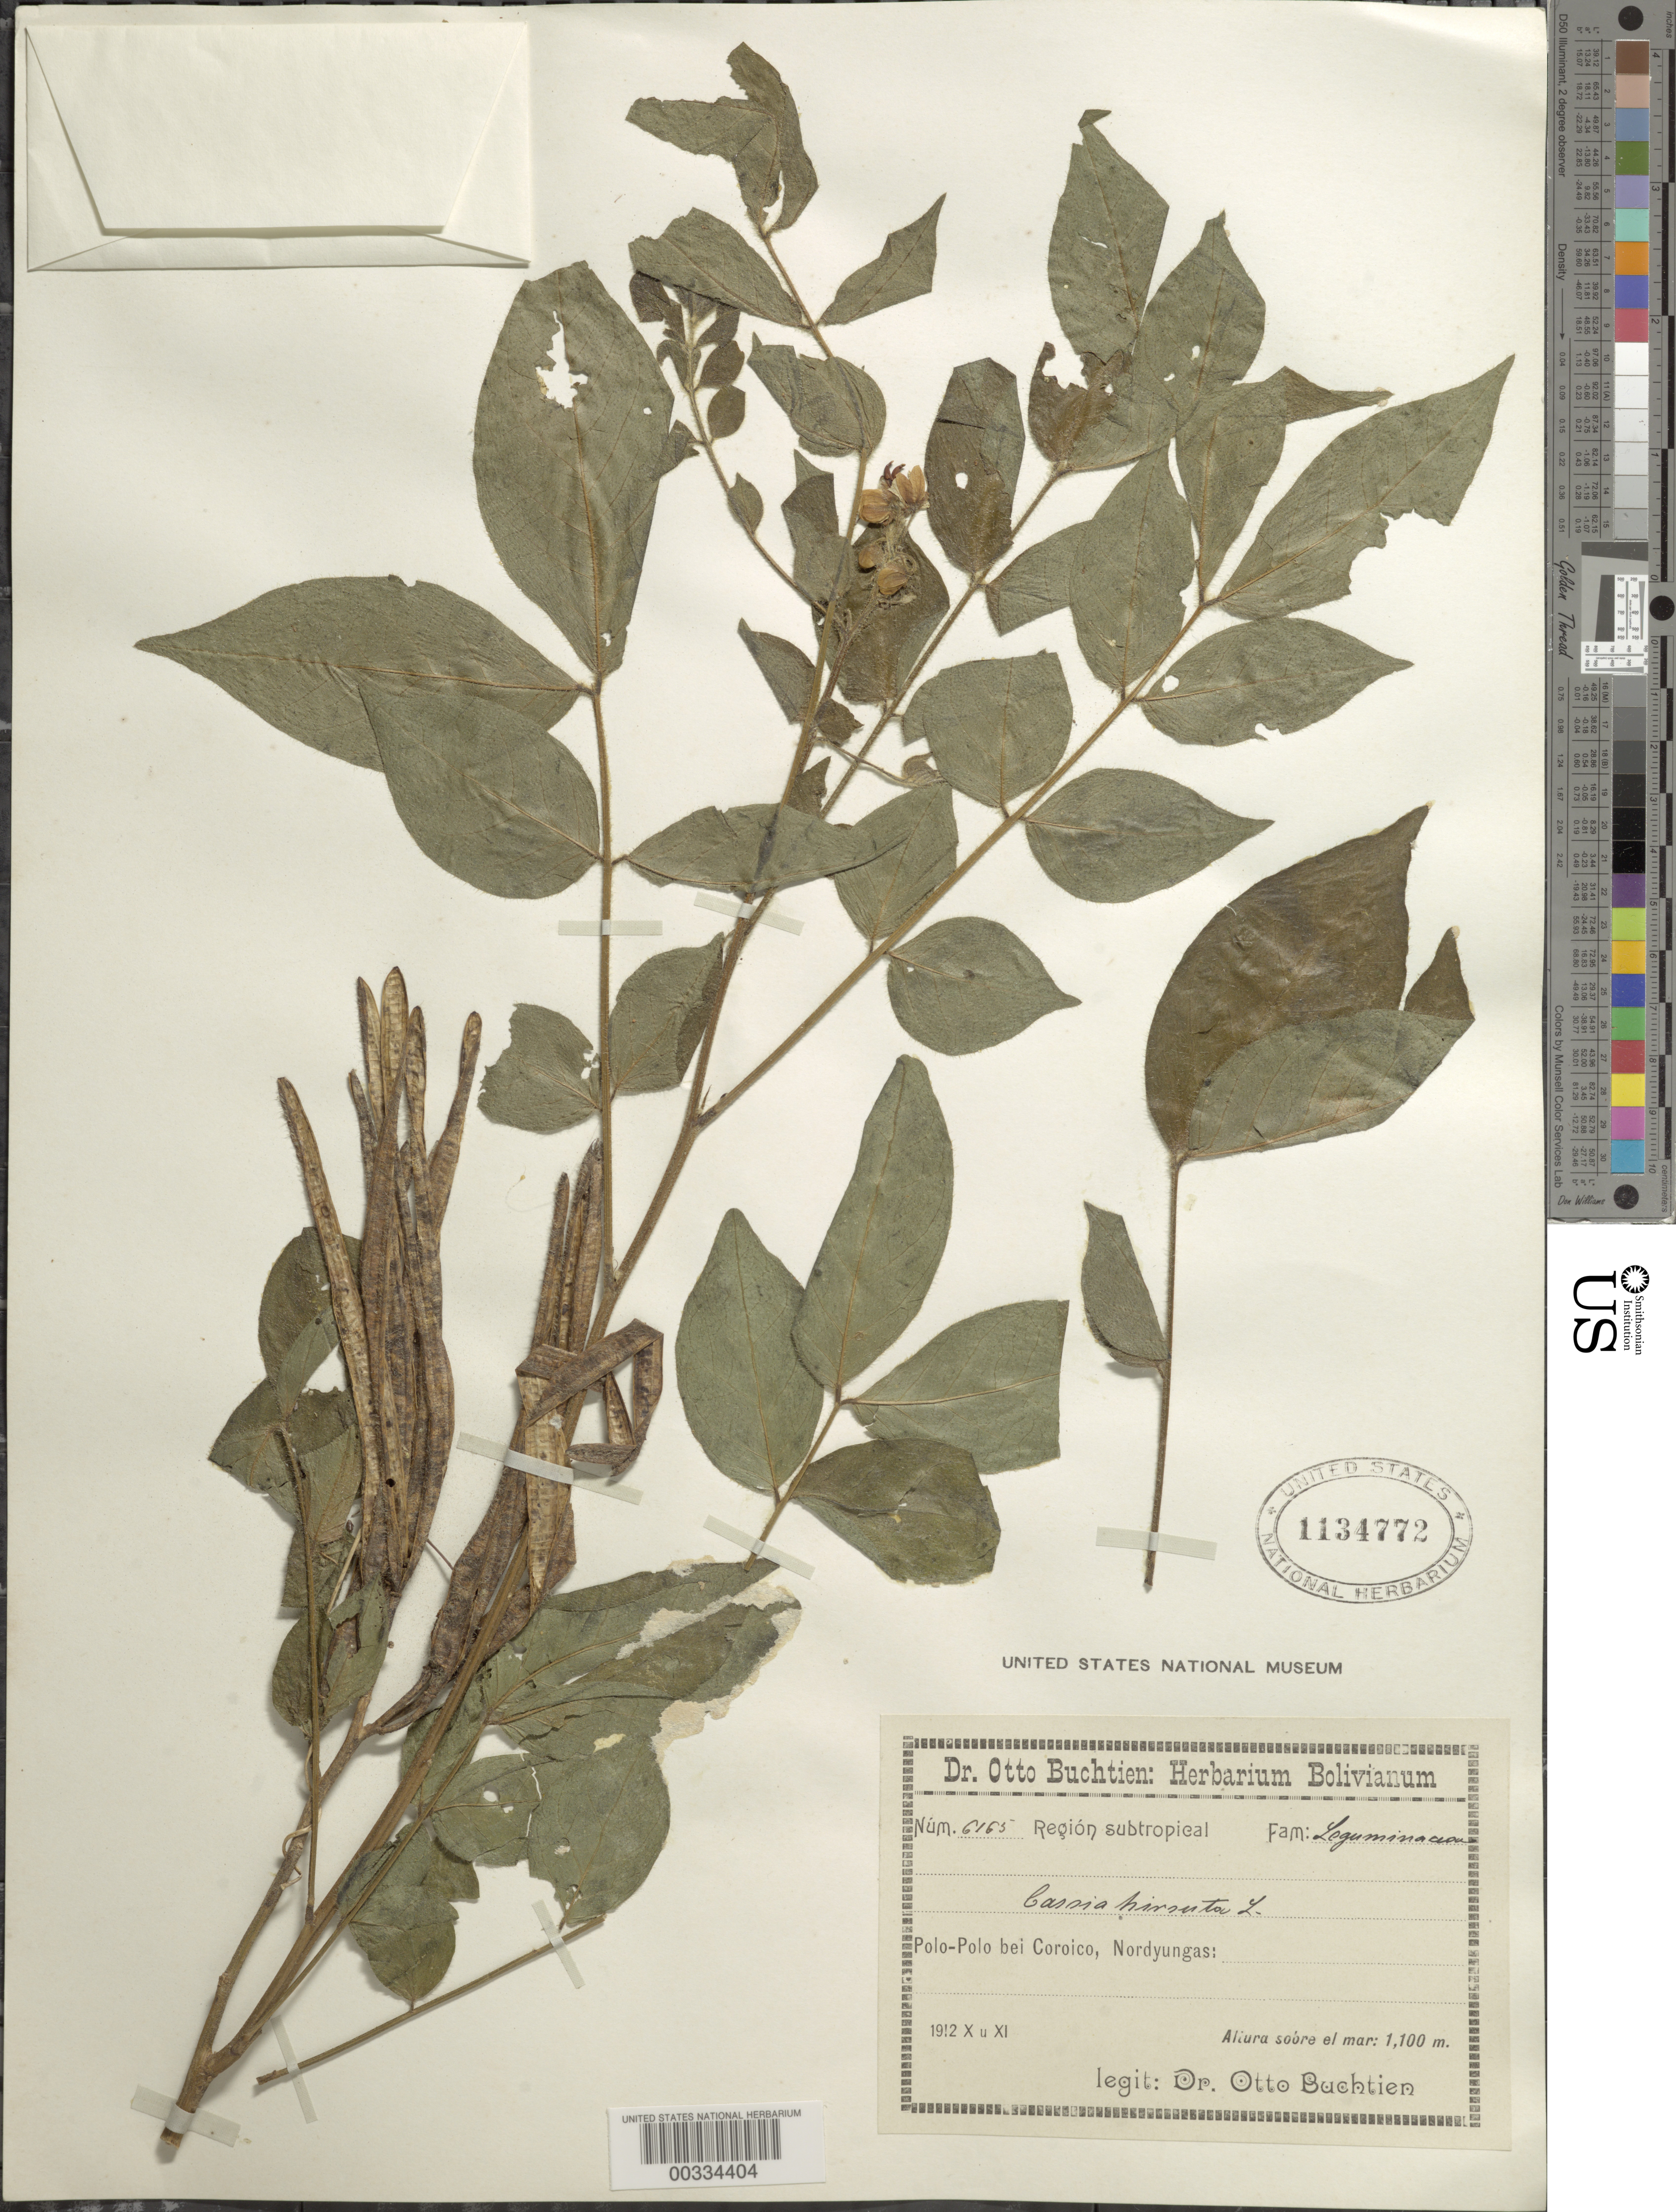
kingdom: Plantae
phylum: Tracheophyta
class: Magnoliopsida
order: Fabales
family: Fabaceae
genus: Senna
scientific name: Senna hirsuta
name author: (L.) H.S. Irwin & Barneby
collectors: O. Buchtien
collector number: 6165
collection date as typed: Oct 1912 to -- Nov 1912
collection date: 1912-10/1912-11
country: Bolivia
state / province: La Paz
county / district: Nor Yungas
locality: Polo-Polo by Coroico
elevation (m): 1100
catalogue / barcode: US 1134772